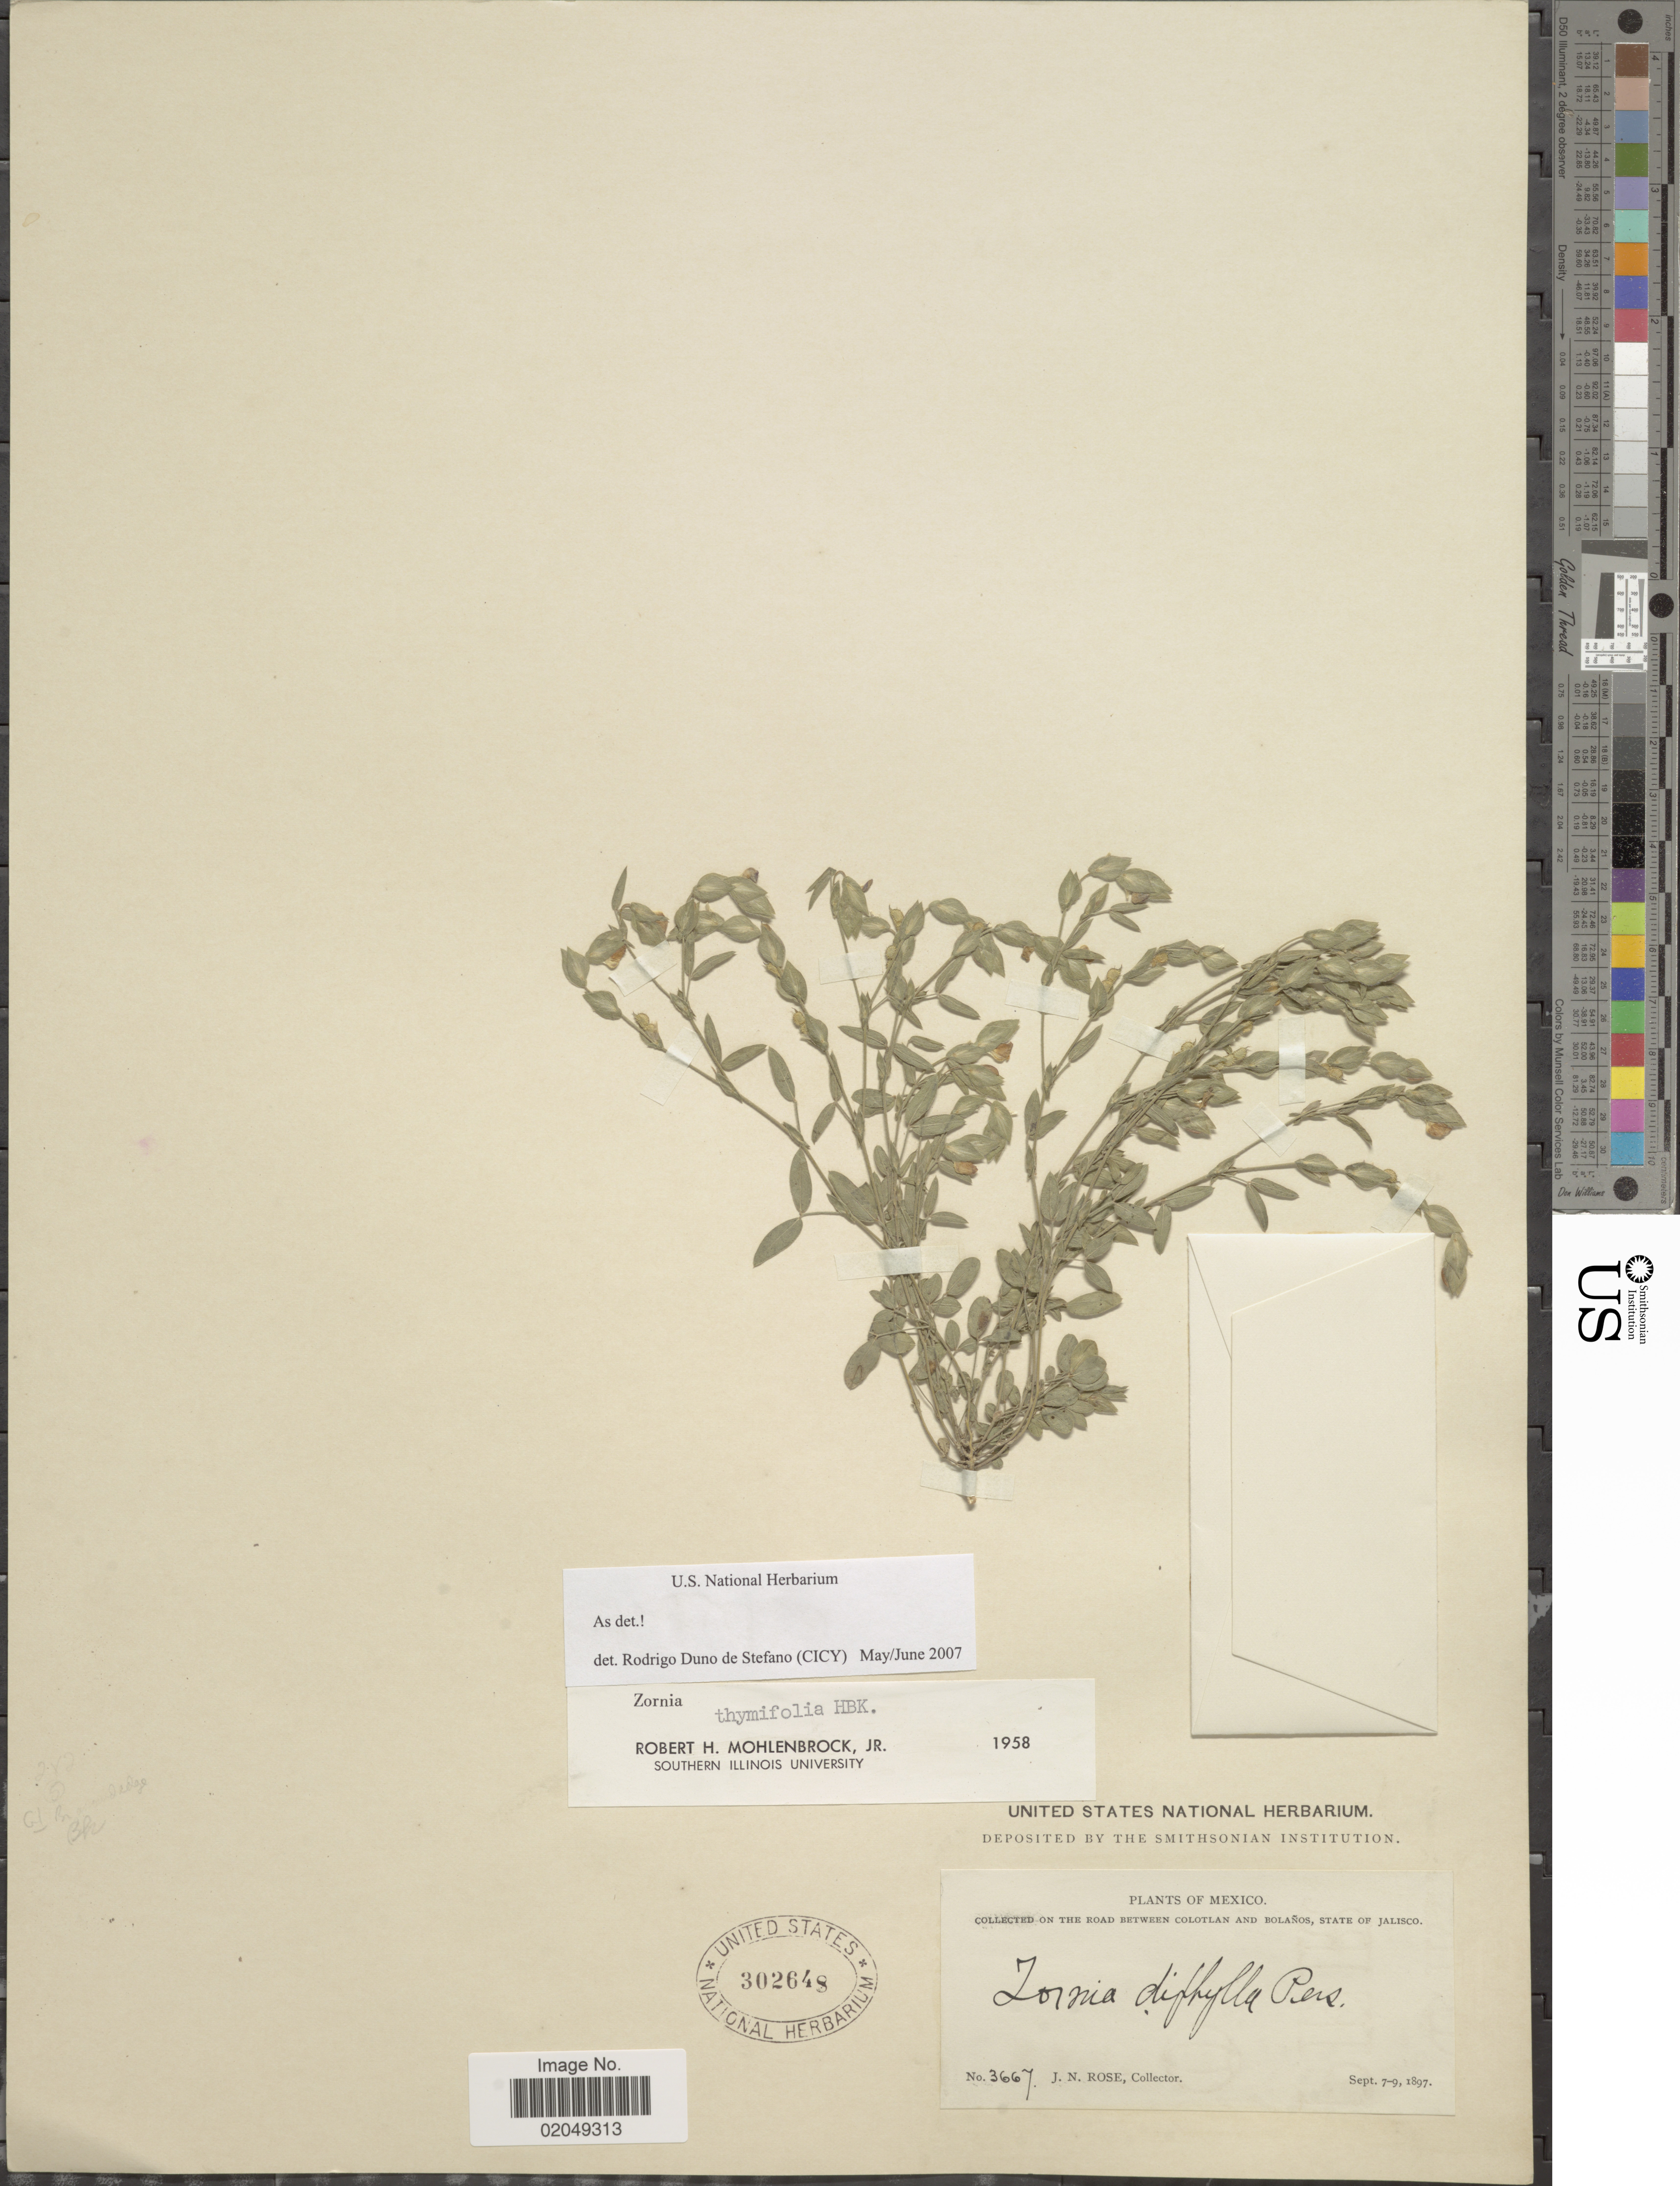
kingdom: Plantae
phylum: Tracheophyta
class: Magnoliopsida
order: Fabales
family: Fabaceae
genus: Zornia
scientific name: Zornia thymifolia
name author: Kunth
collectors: J. N. Rose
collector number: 3667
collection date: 1897-09-07/1897-09-09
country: Mexico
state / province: Jalisco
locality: On the road between Colotlan and Bolanos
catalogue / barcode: US 302648